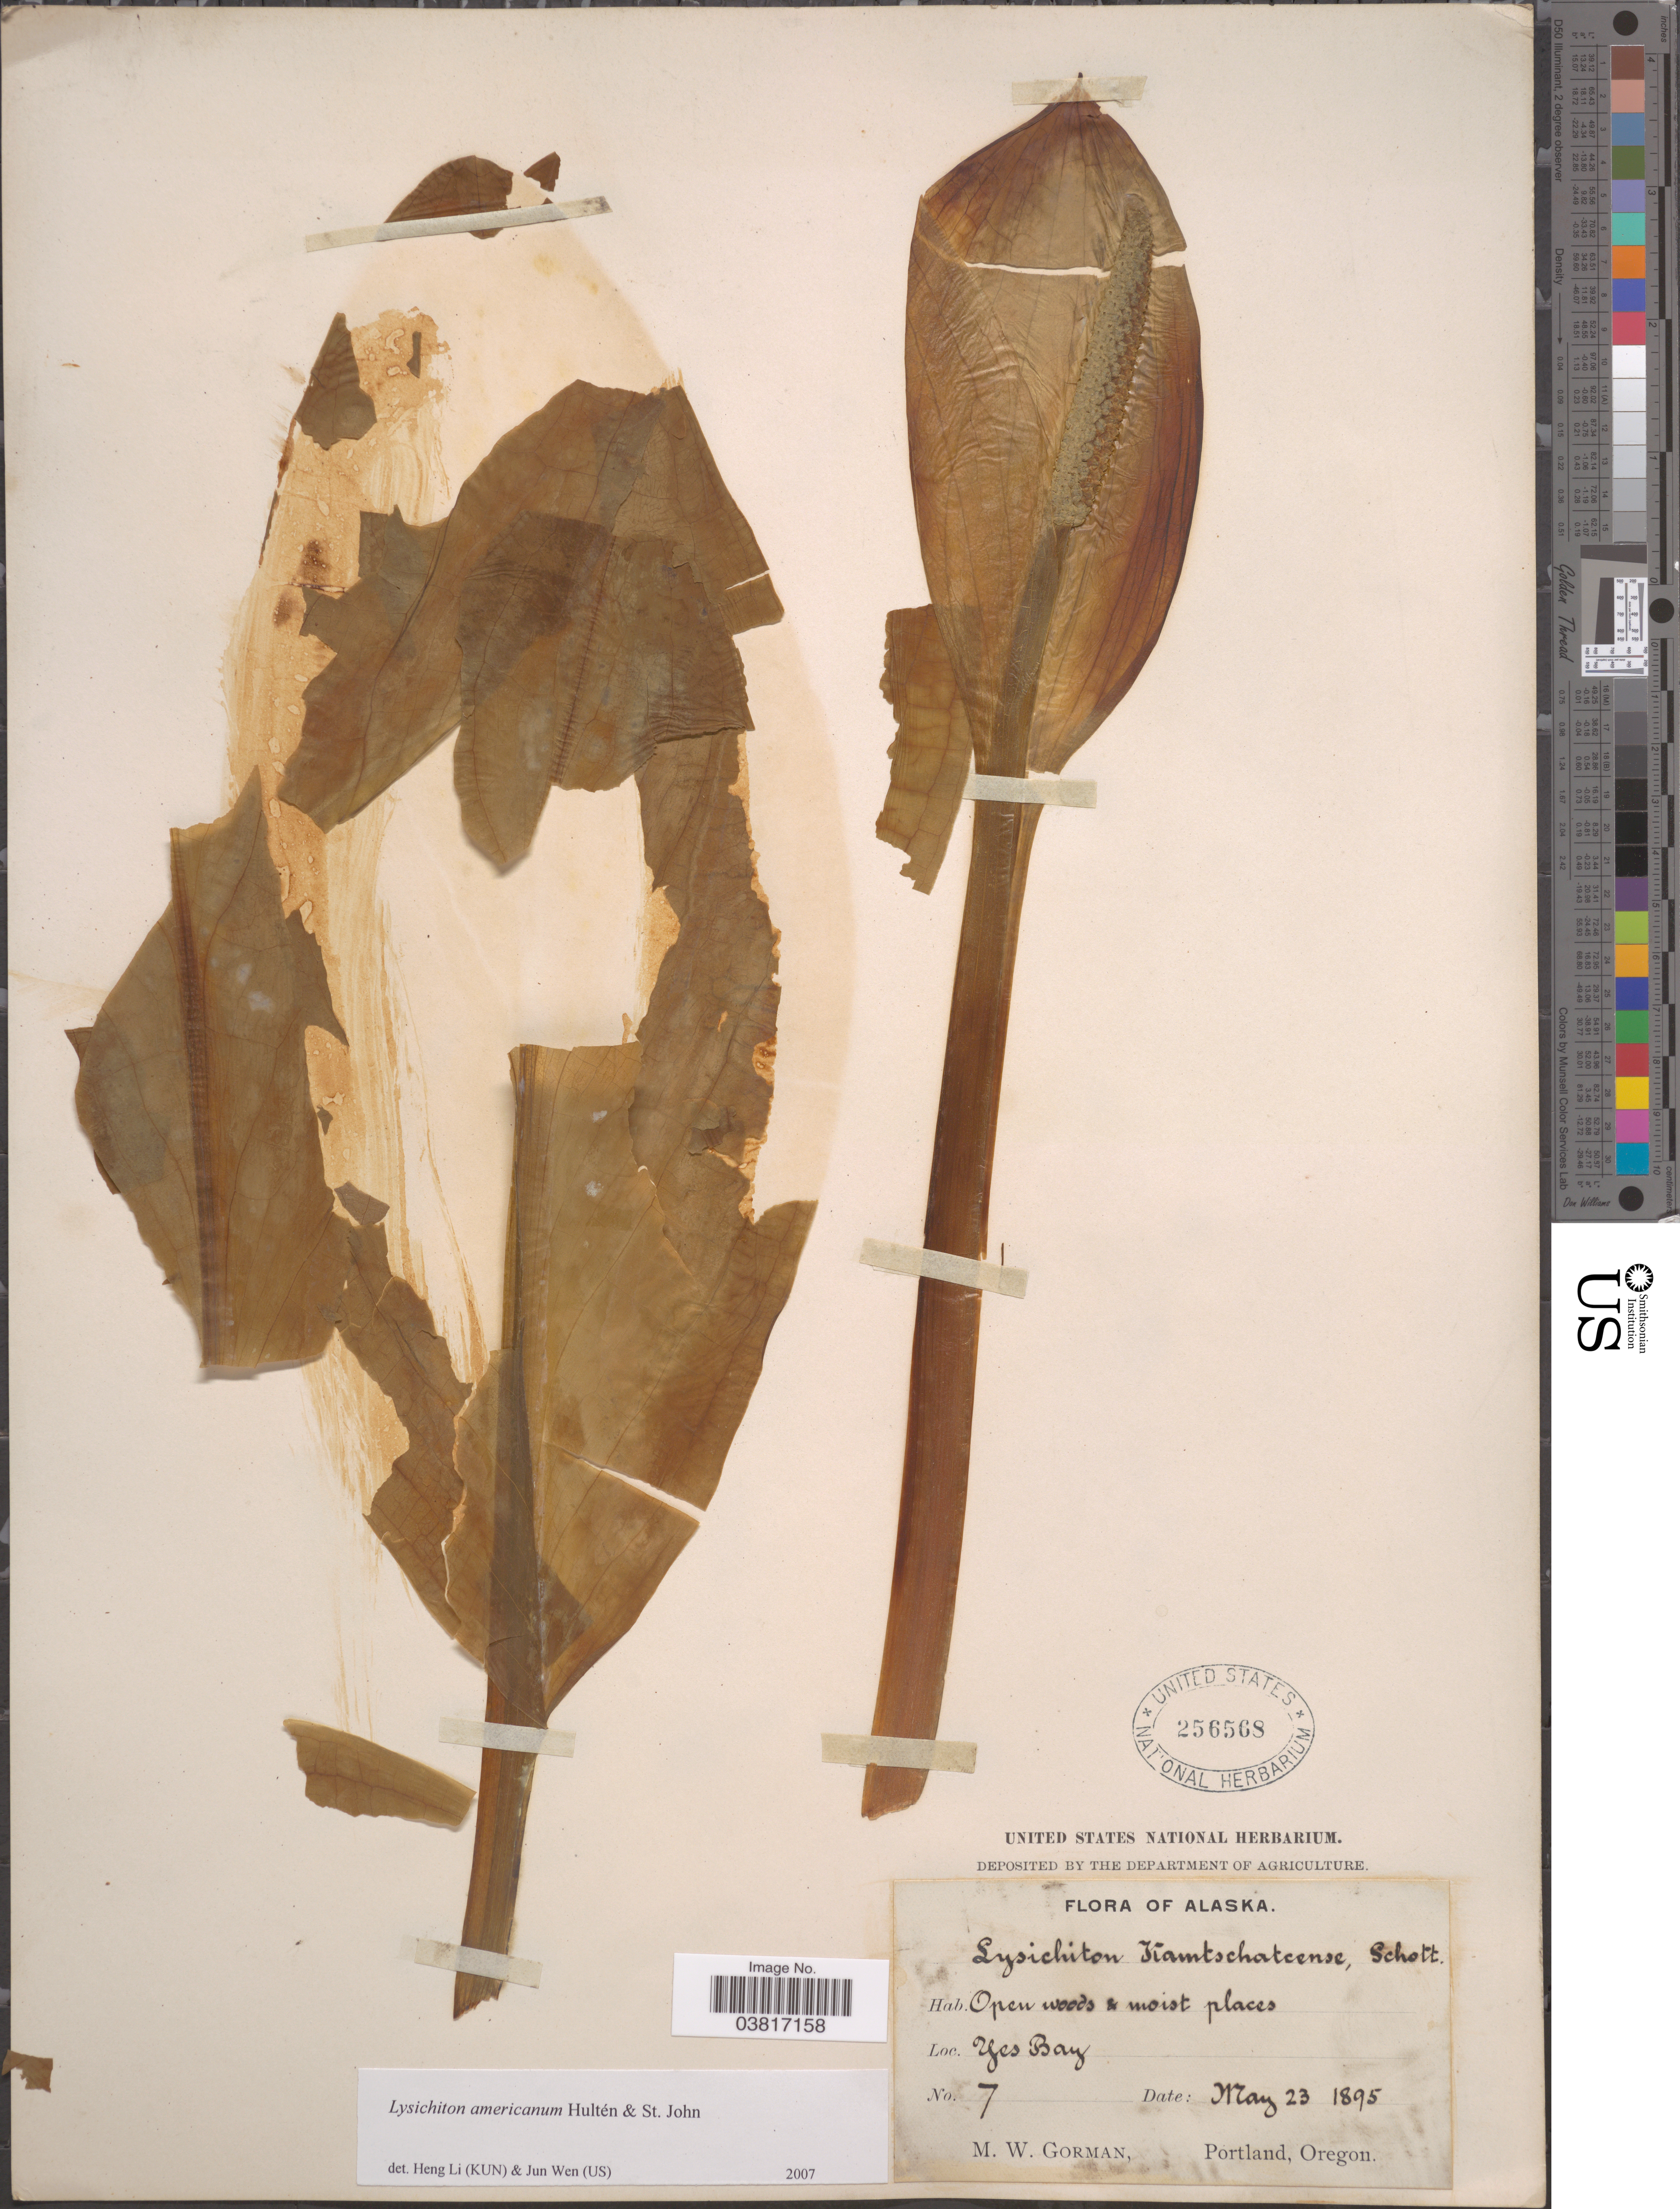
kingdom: Plantae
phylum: Tracheophyta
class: Liliopsida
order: Alismatales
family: Araceae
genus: Lysichiton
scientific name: Lysichiton camtschatcense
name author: (L.) Schott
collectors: M. W. Gorman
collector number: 7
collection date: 1895-05-23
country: United States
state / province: Alaska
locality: Yes Bay.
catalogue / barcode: US 256568